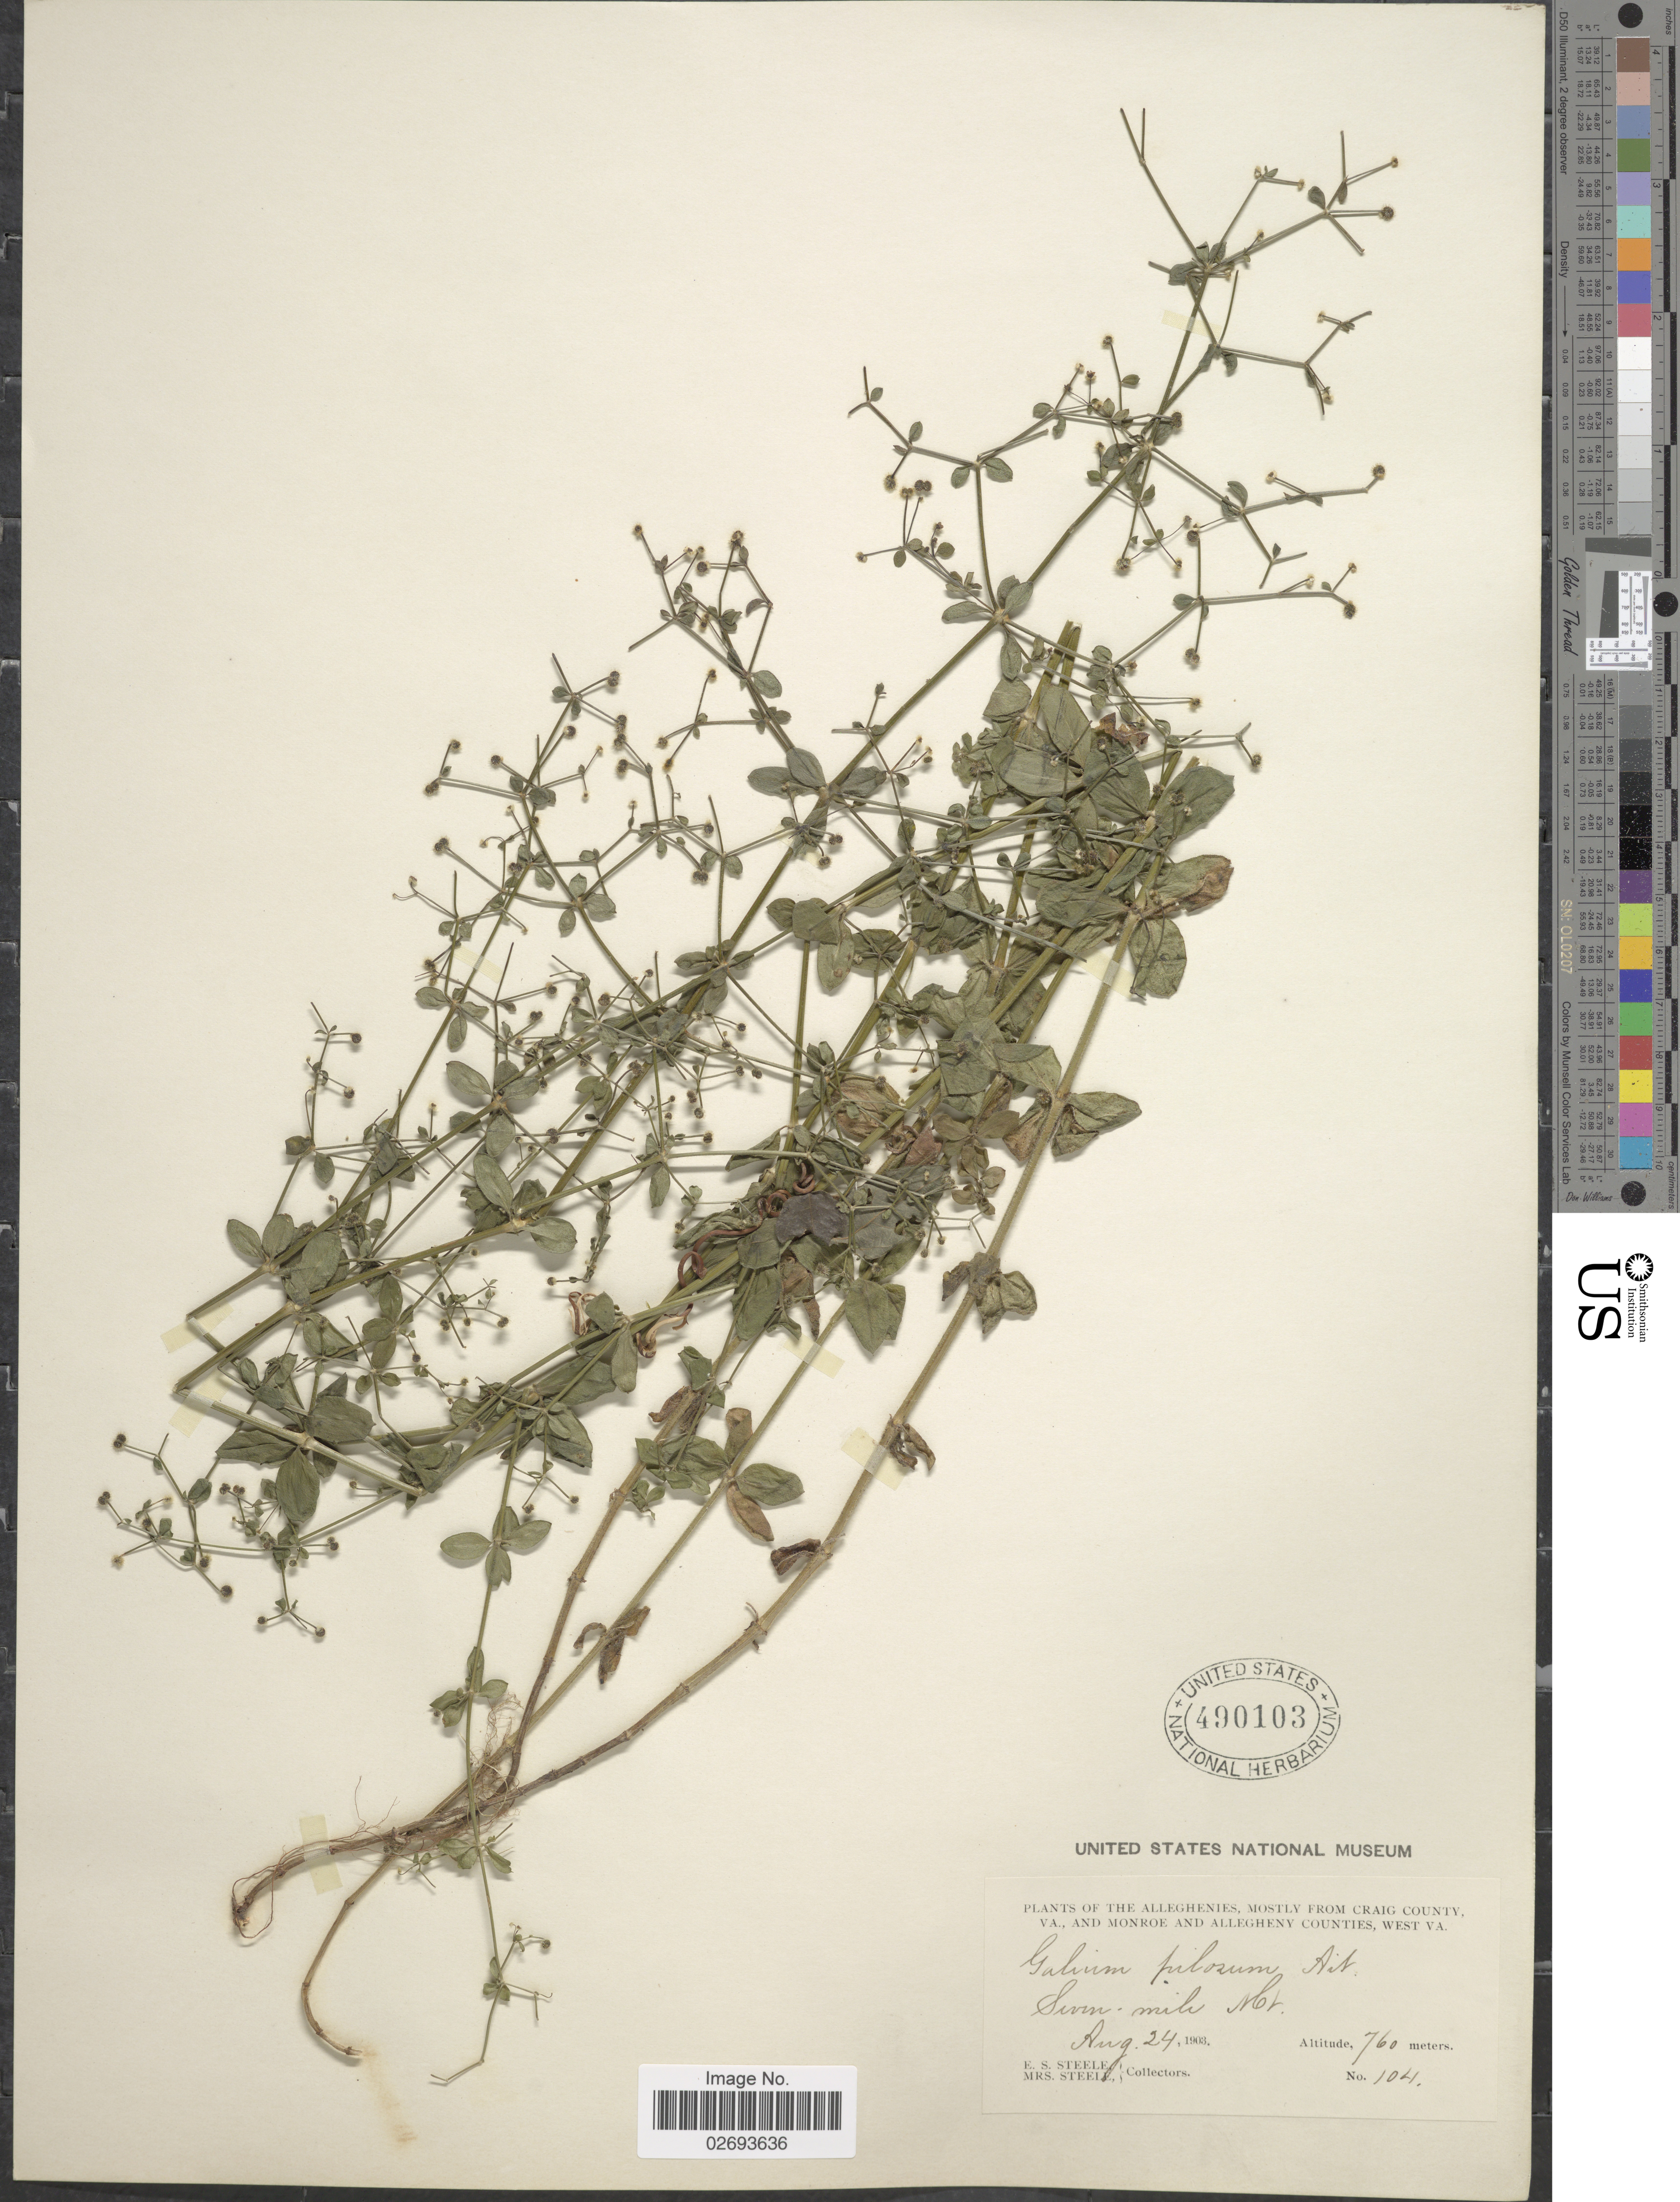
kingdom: Plantae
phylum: Tracheophyta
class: Magnoliopsida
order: Gentianales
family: Rubiaceae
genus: Galium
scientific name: Galium pilosum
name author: Aiton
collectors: E. Steele & Mrs. E. S. Steele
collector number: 104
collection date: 1903-08-24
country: United States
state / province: Virginia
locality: The Alleghenies, mostly from Craig County, VA, and Monroe and Allegheny Counties, West Va. Seven-mile Mt.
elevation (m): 760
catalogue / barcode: US 490103